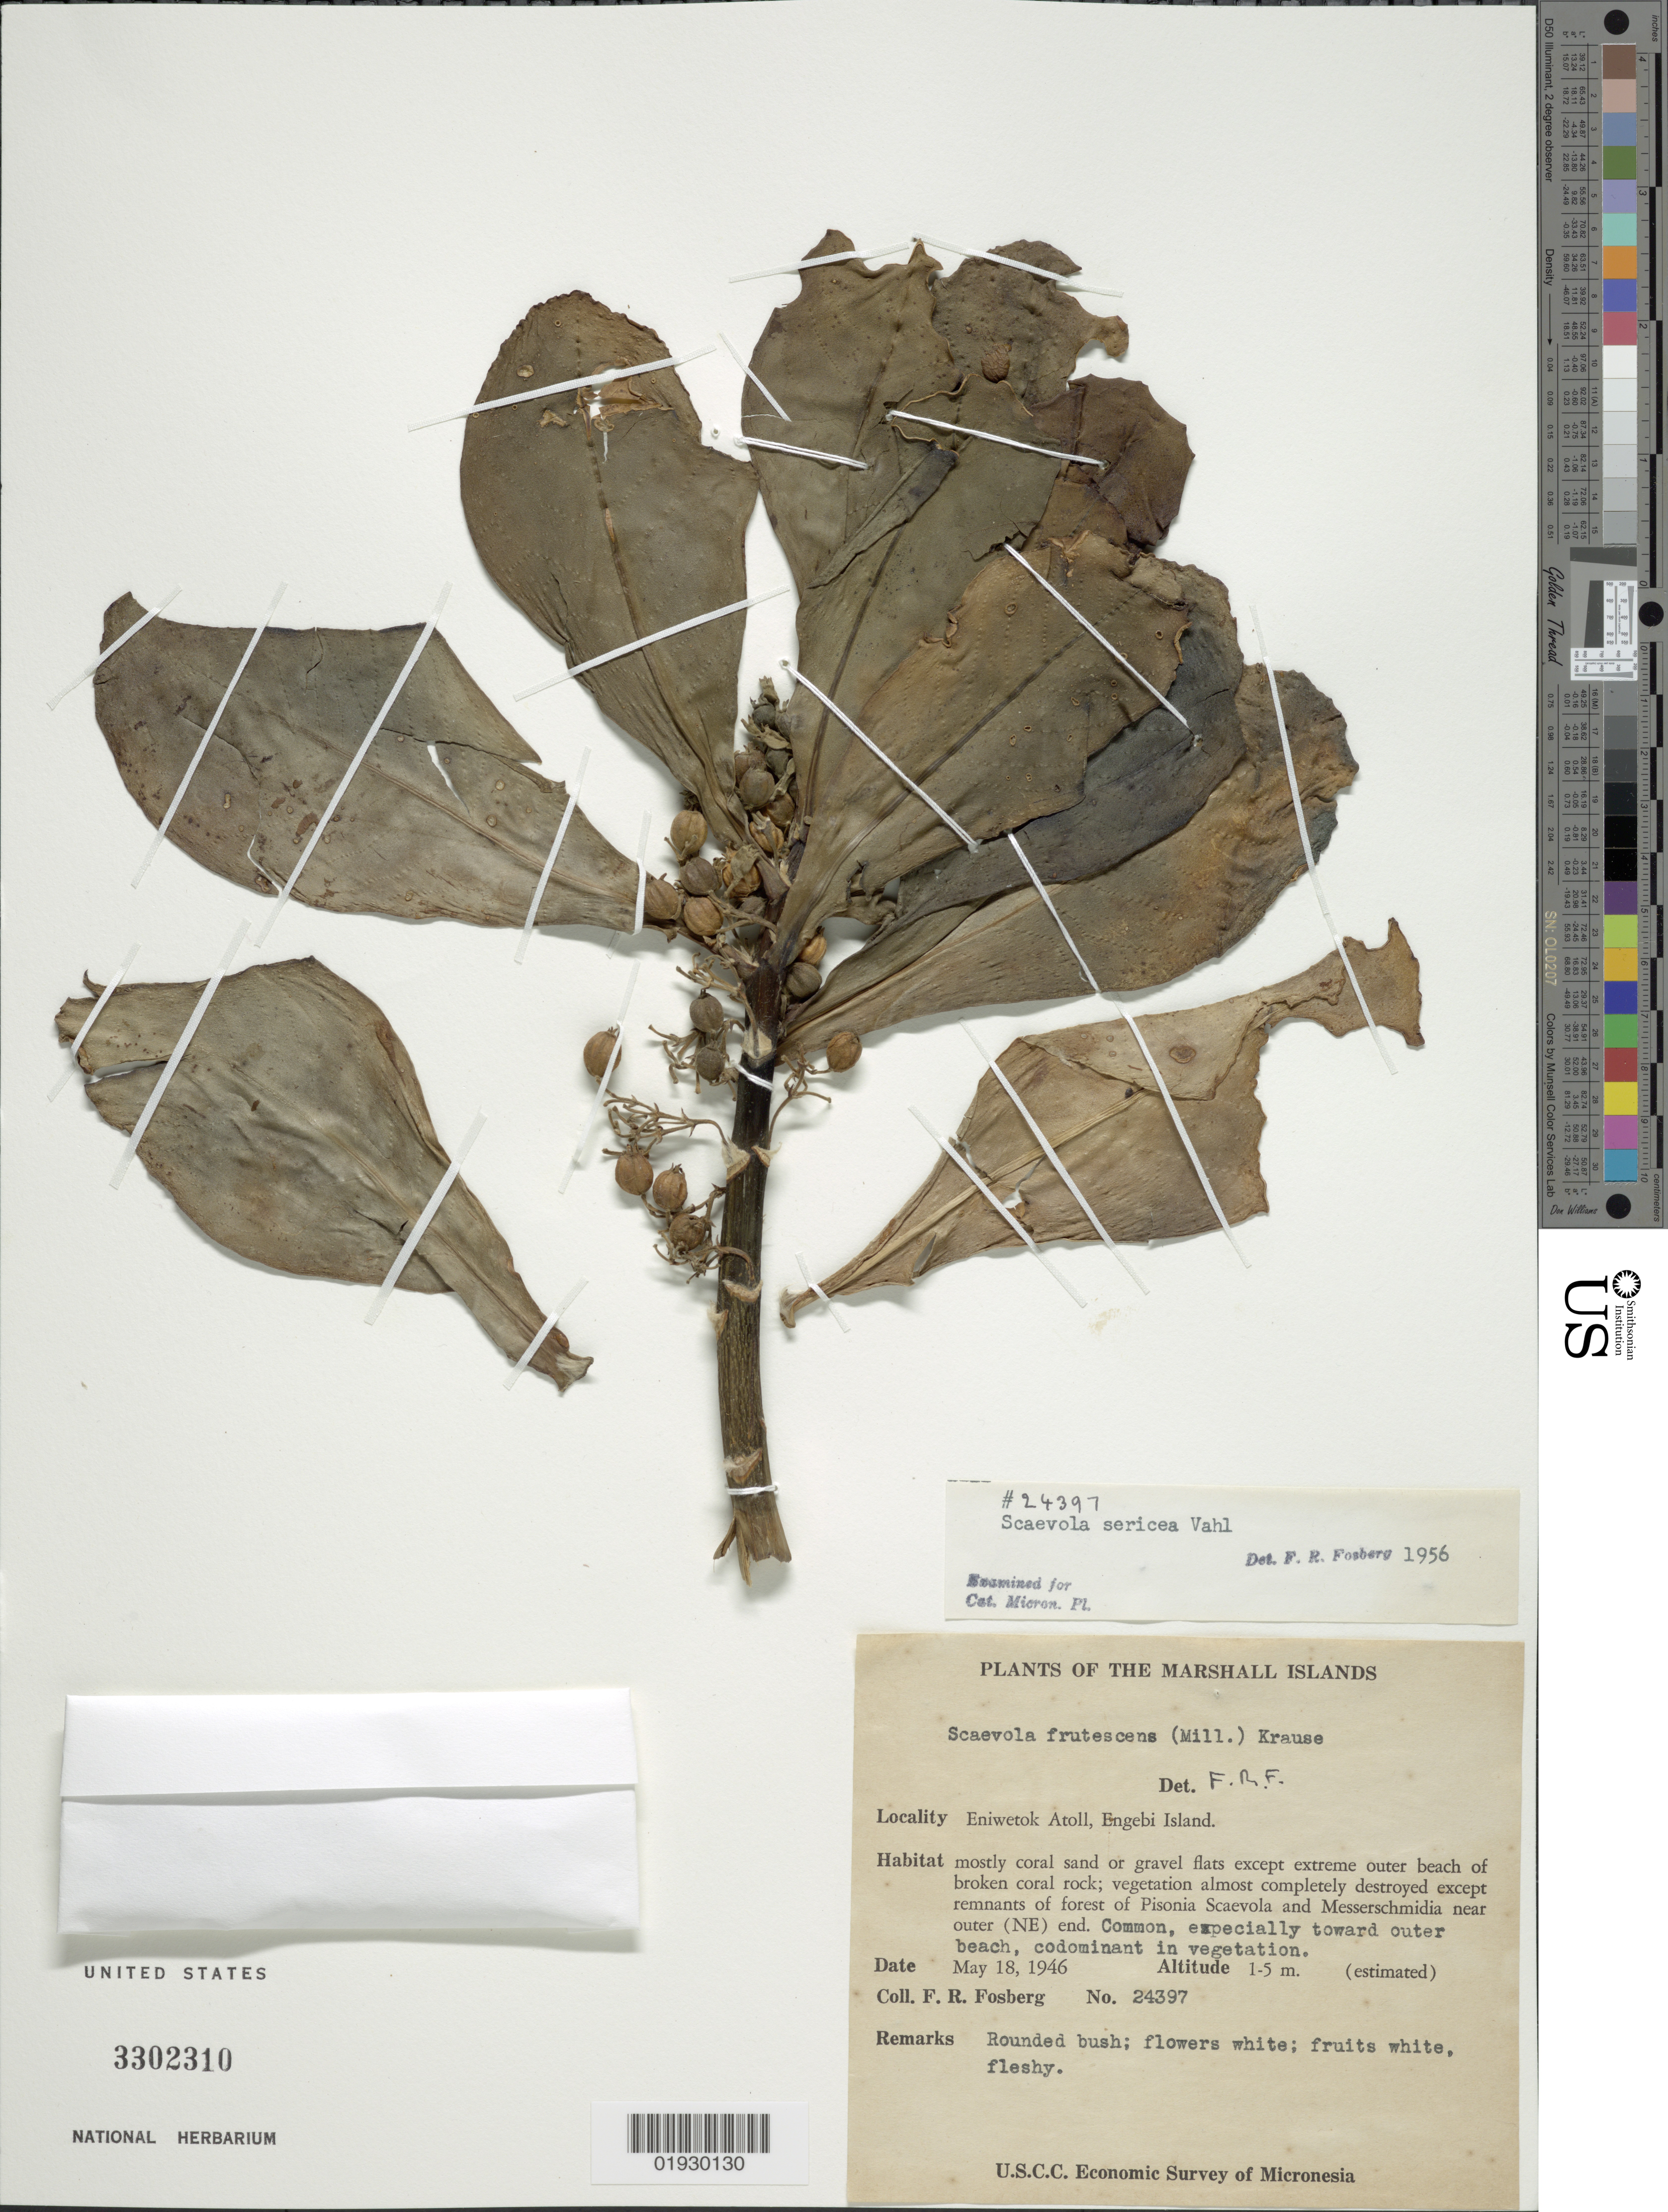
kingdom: Plantae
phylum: Tracheophyta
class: Magnoliopsida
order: Asterales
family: Goodeniaceae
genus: Scaevola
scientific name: Scaevola taccada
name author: (Gaertn.) Roxb.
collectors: F. R. Fosberg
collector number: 24397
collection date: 1946-05-18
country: Marshall Islands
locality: Eniwetok Atoll, Engebi Island.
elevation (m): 1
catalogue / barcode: US 3302310